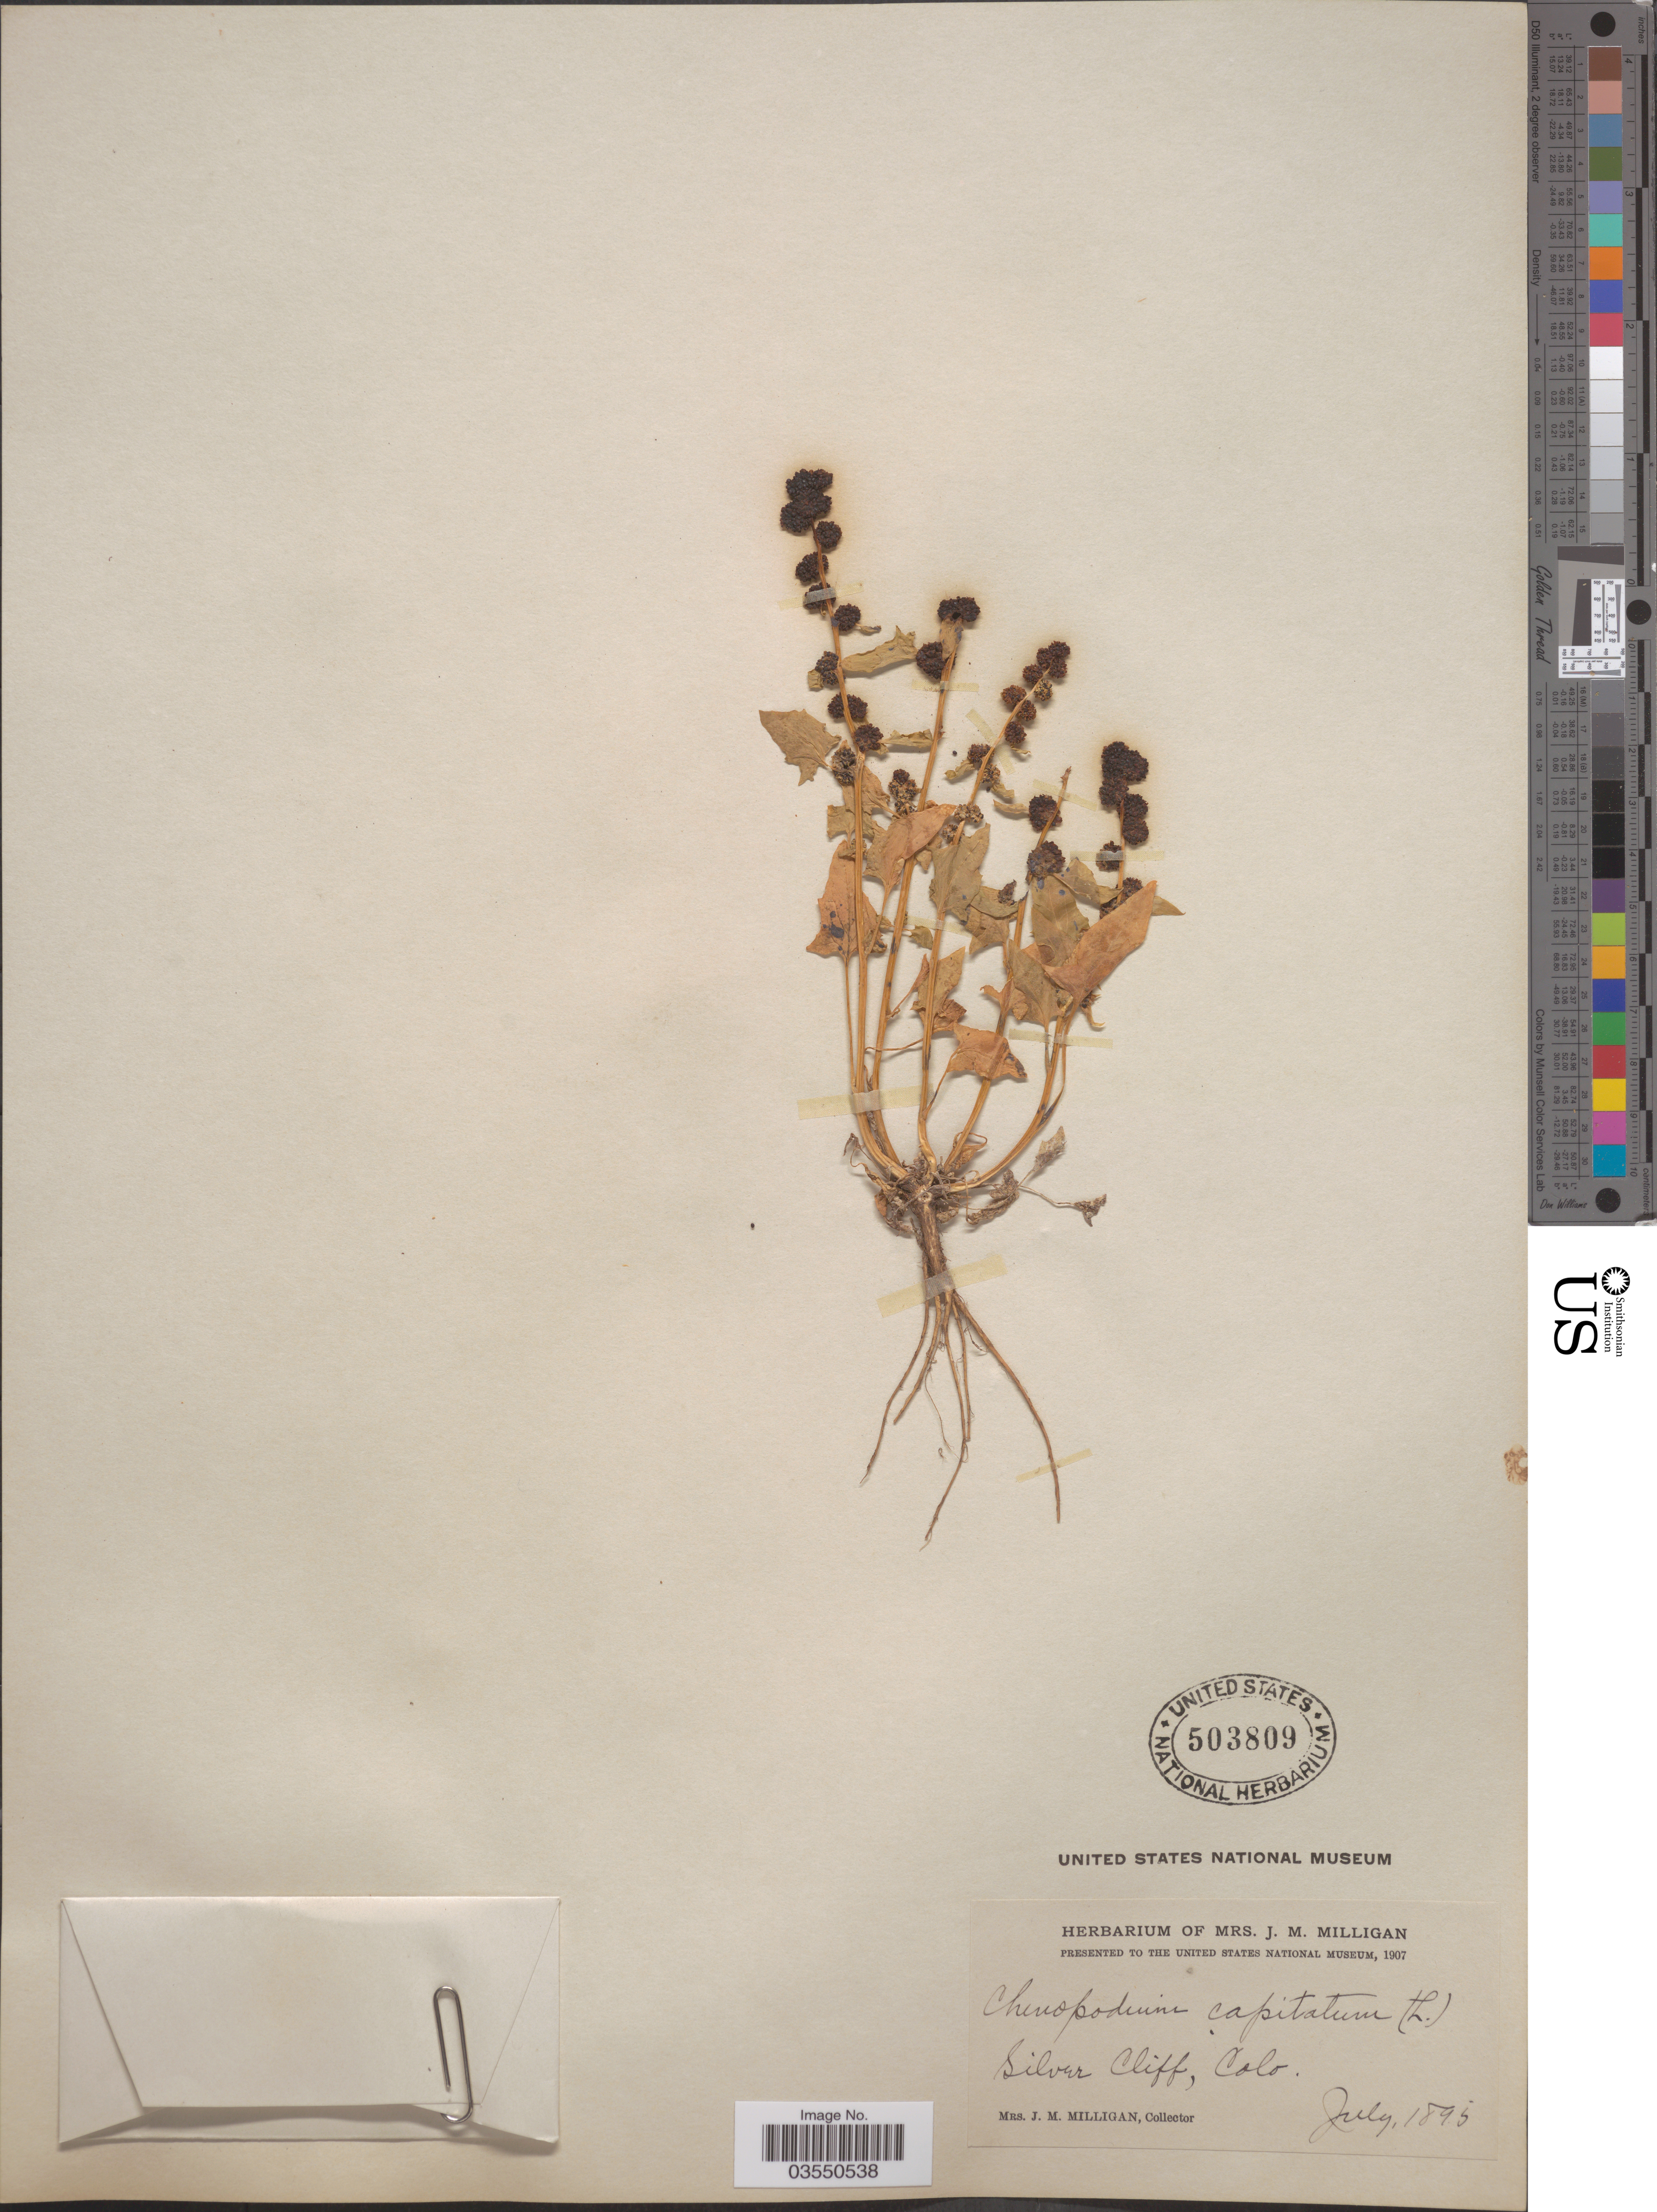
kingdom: Plantae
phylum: Tracheophyta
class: Magnoliopsida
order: Caryophyllales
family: Amaranthaceae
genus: Blitum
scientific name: Blitum capitatum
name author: L.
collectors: J. Milligan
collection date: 1895-07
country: United States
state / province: Colorado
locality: Silver Cliff.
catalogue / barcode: US 503809